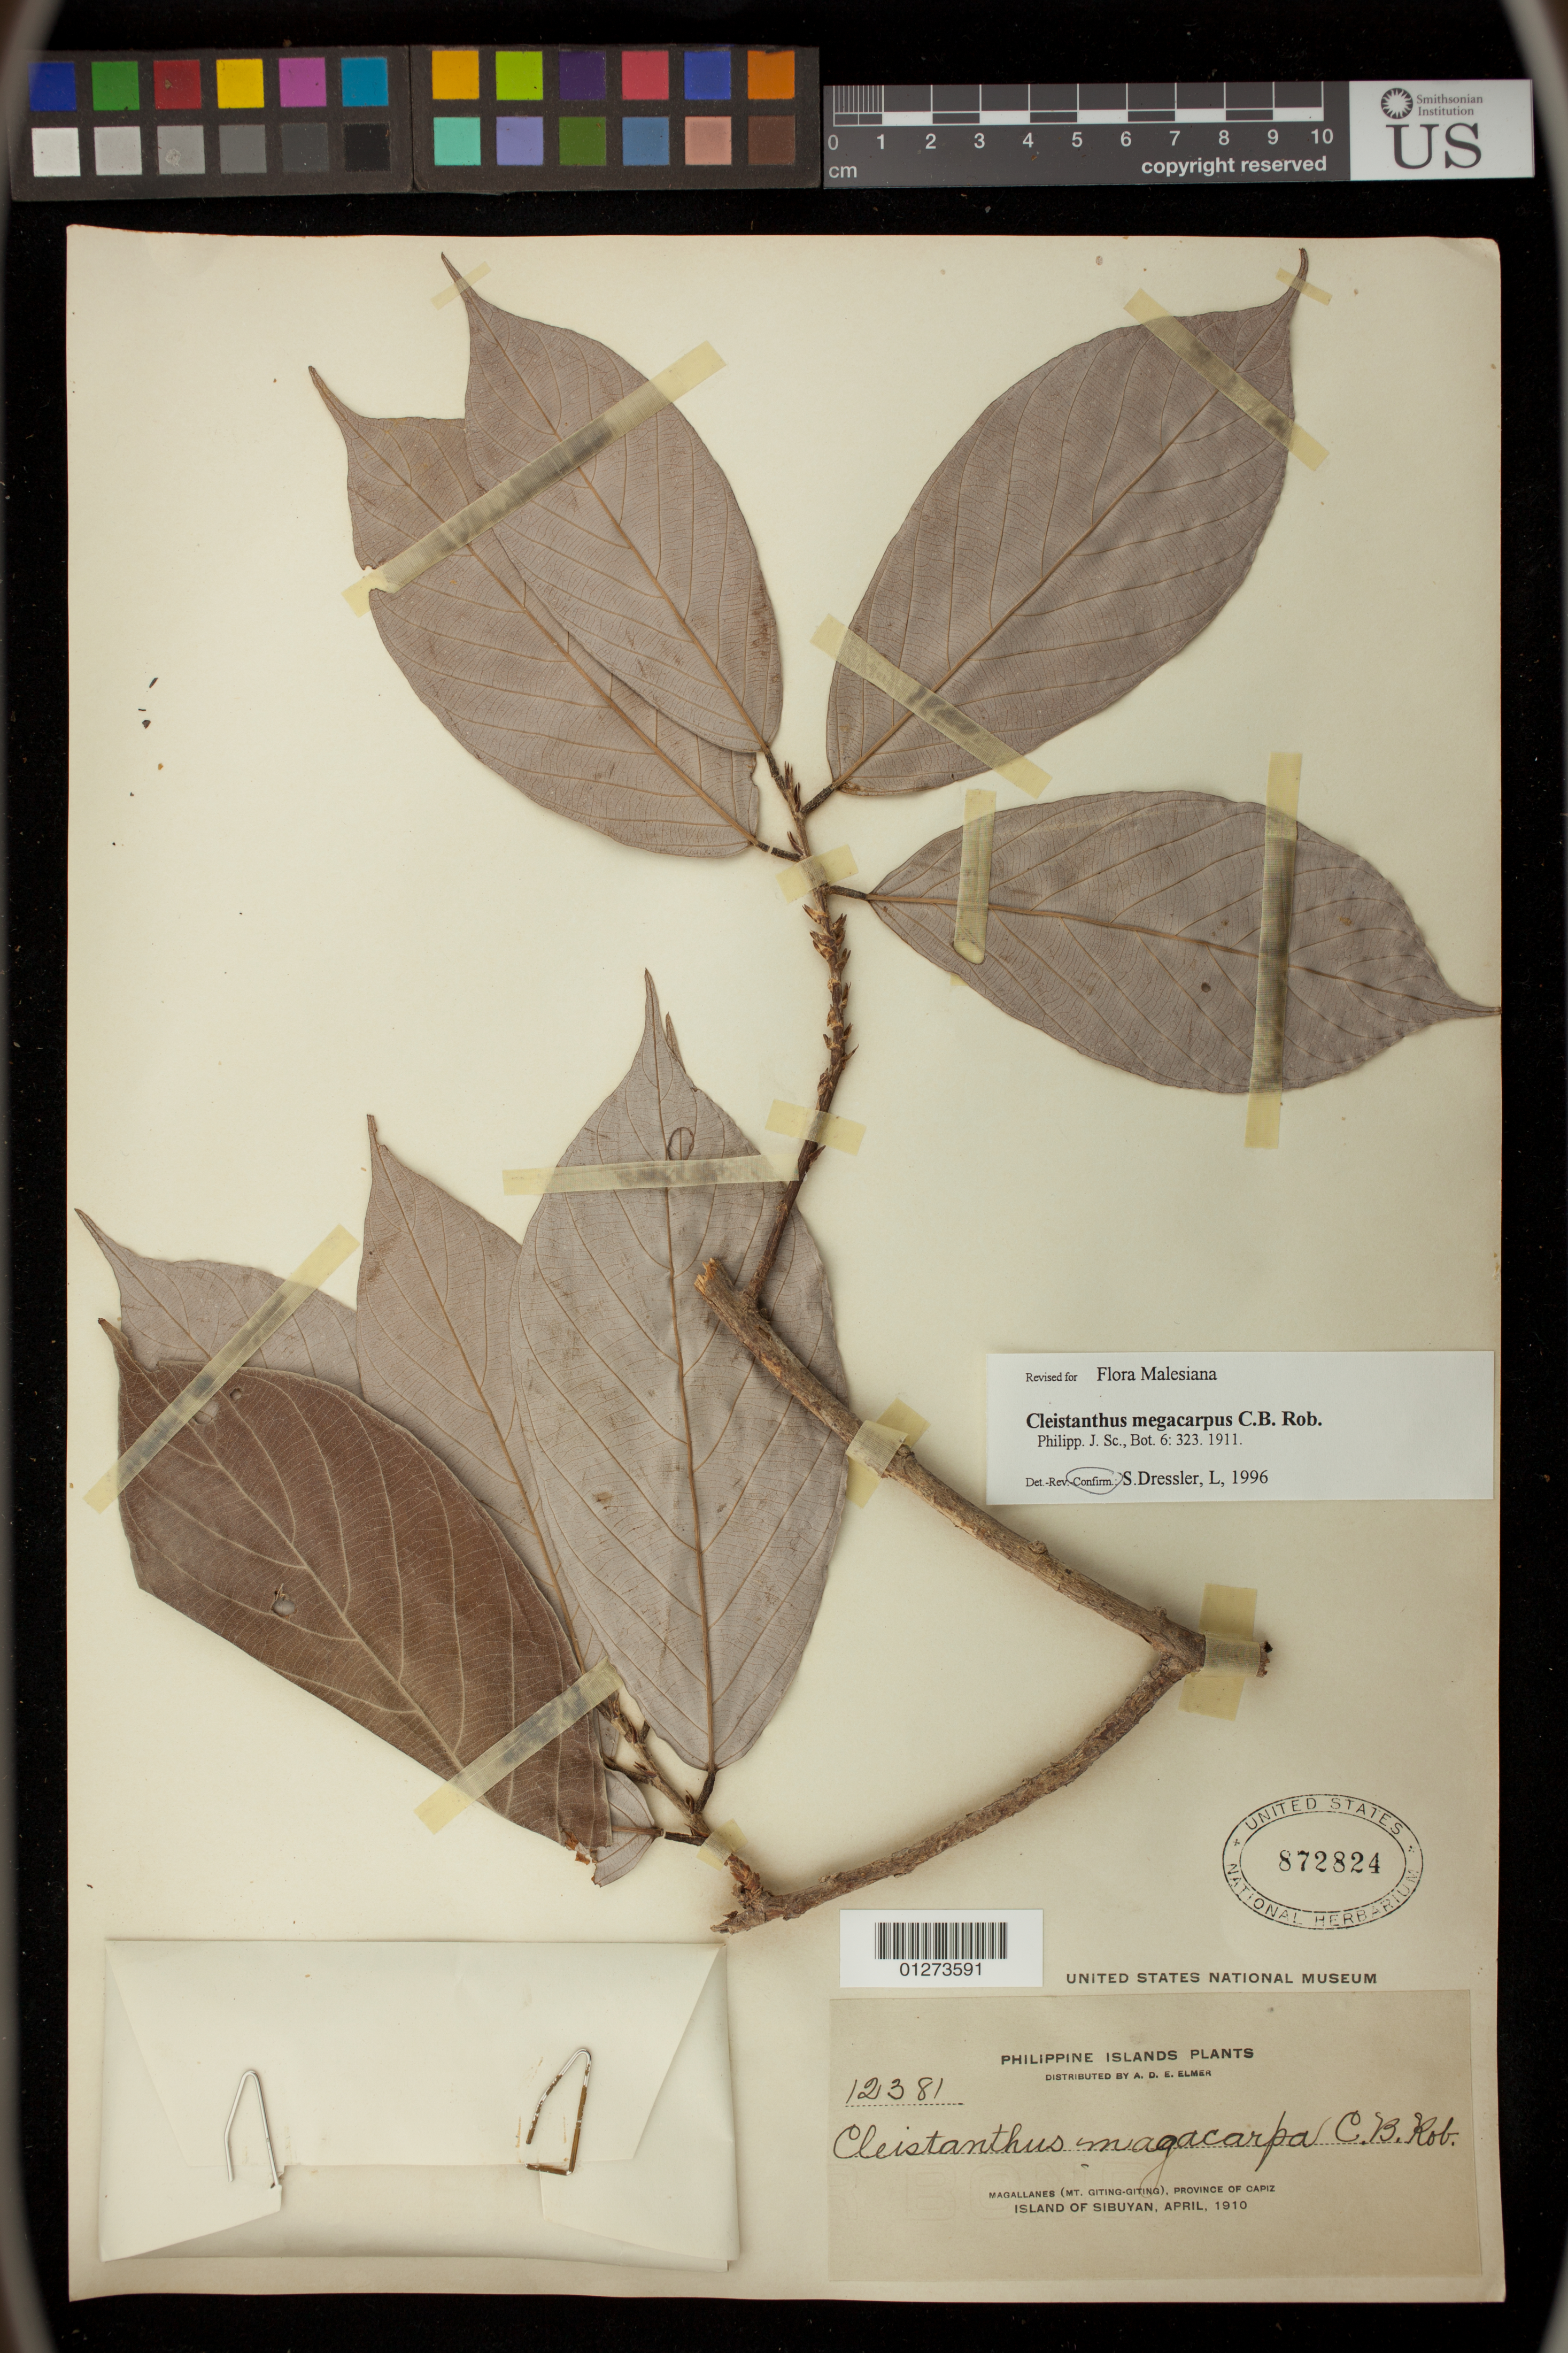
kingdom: Plantae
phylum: Tracheophyta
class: Magnoliopsida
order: Malpighiales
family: Phyllanthaceae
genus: Cleistanthus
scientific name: Cleistanthus megacarpus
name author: C.B. Rob.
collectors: A. D. E. Elmer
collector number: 12381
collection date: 1910-04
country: Philippines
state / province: Mimaropa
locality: Magallanes (Mt. Giting-Giting), Province of Capiz, island of Sibuyan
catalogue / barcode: US 872824